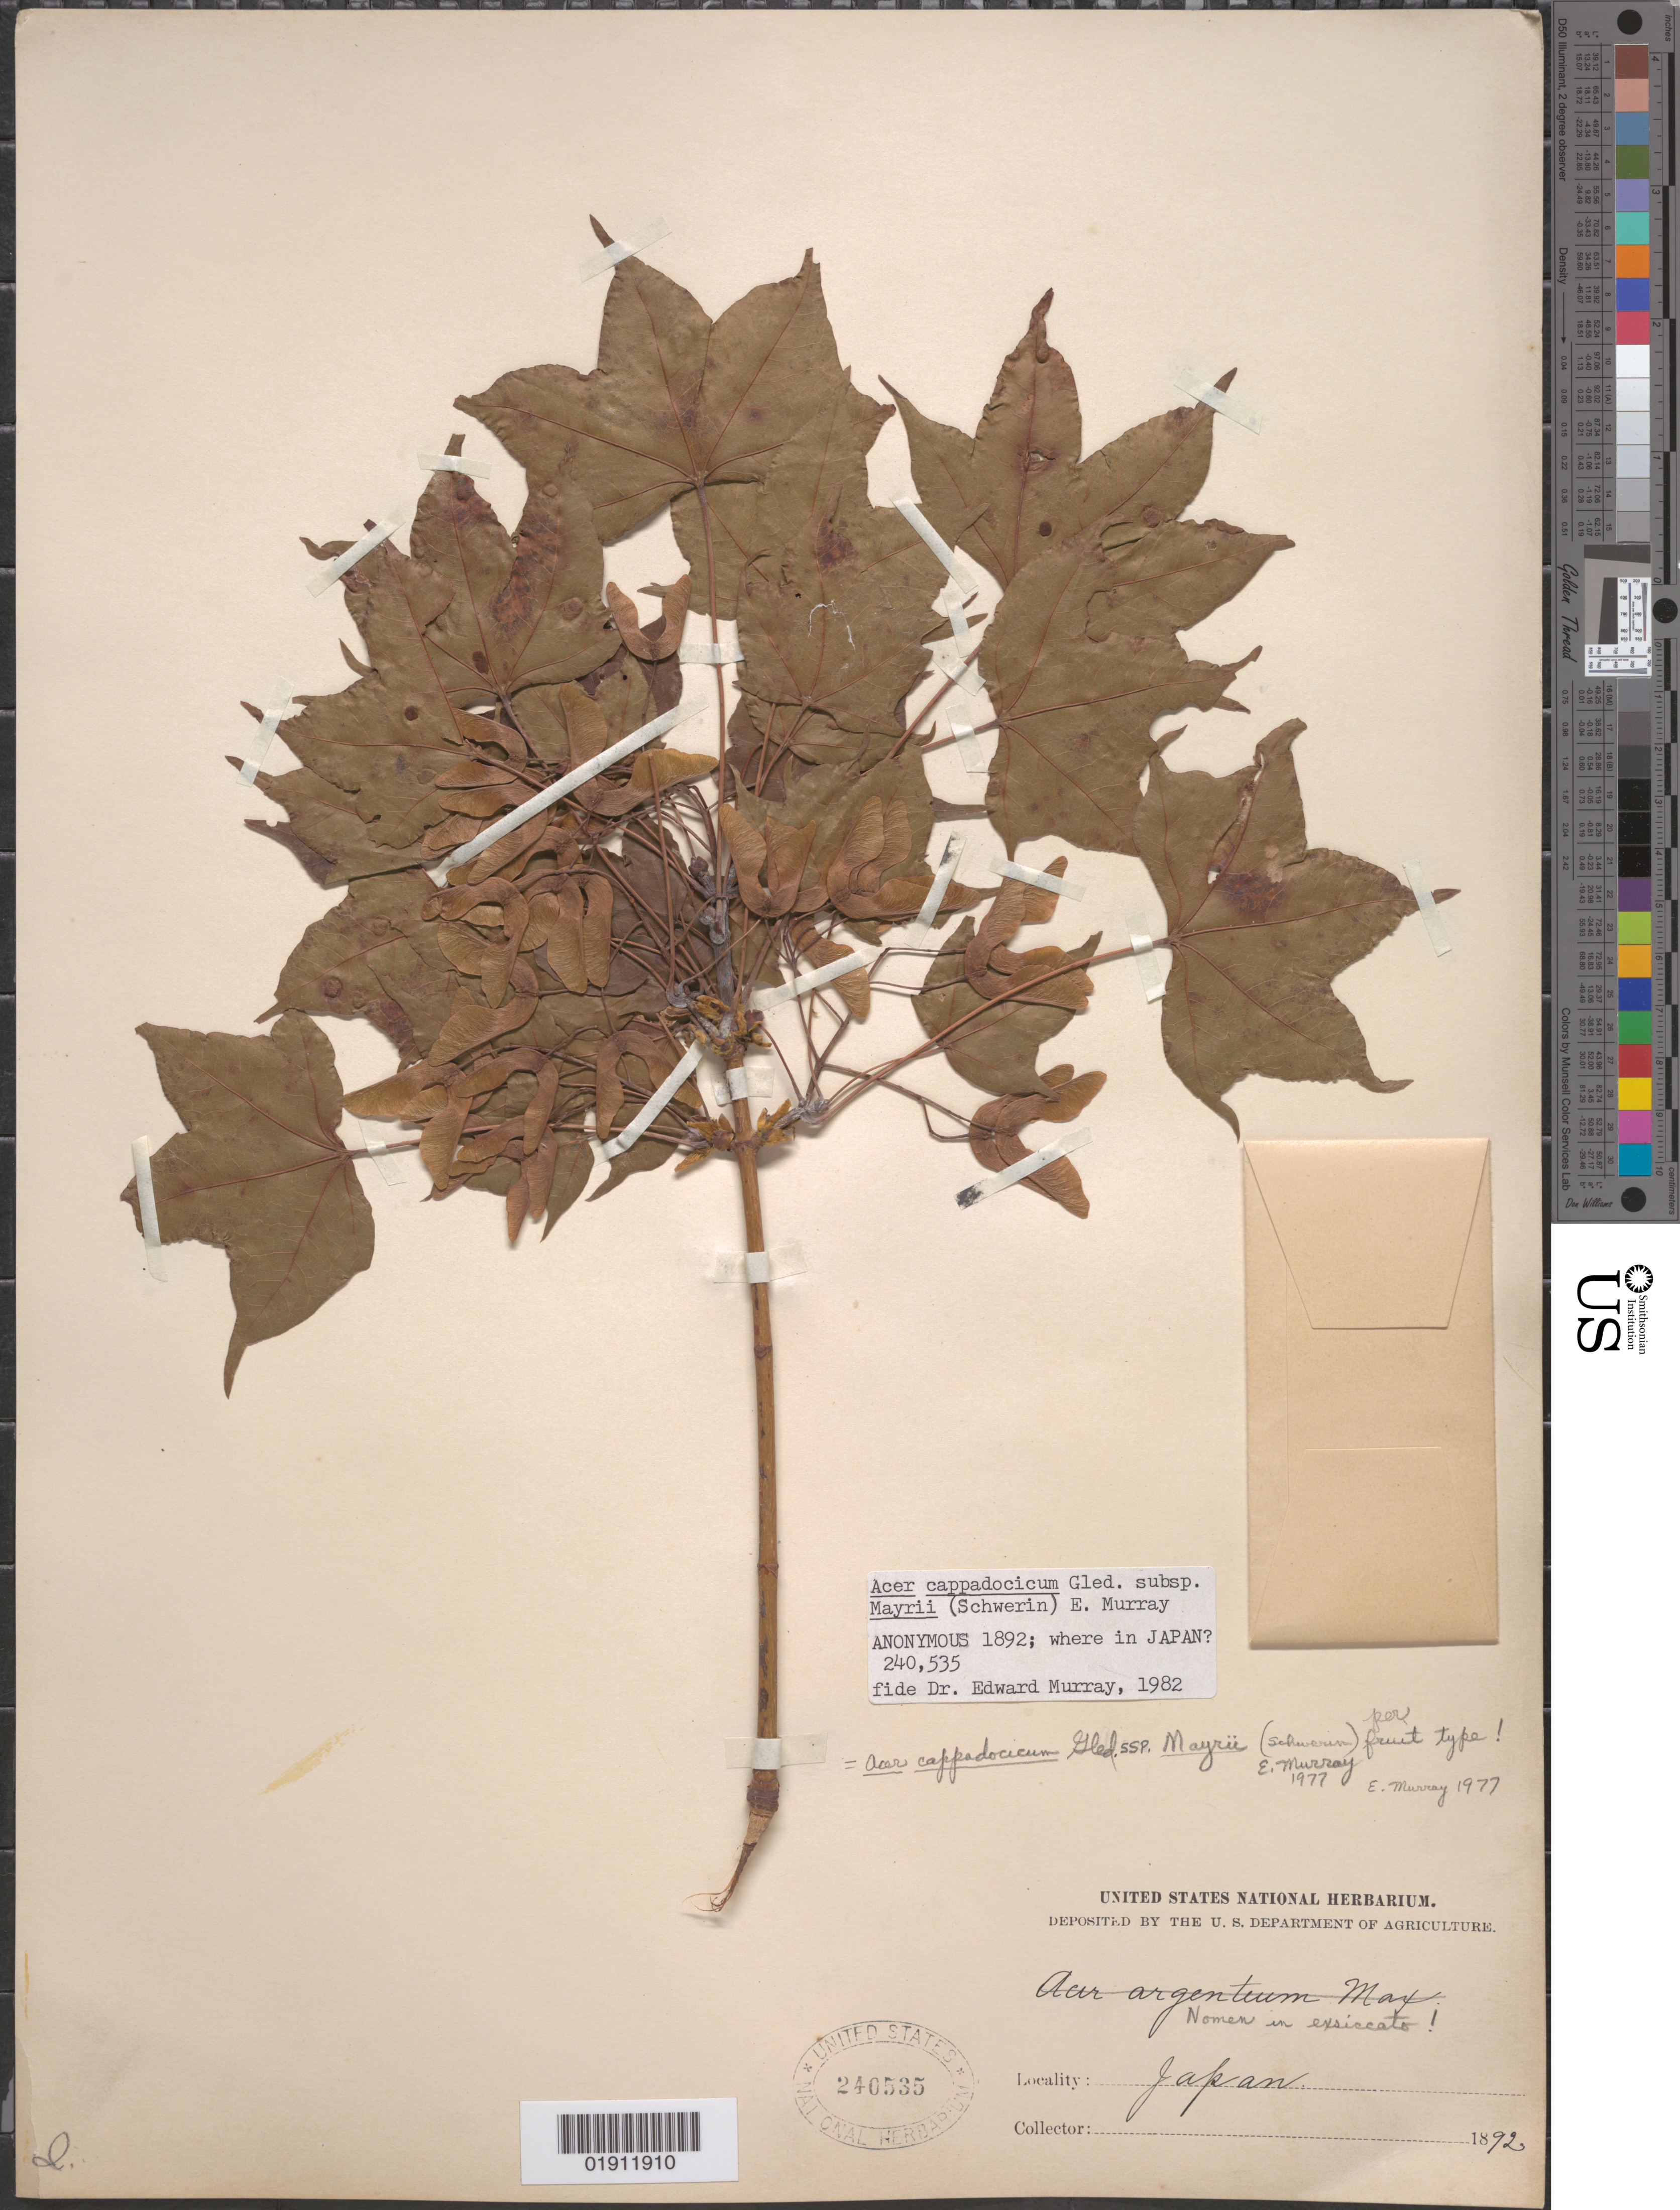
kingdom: Plantae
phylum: Tracheophyta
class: Magnoliopsida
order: Sapindales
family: Sapindaceae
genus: Acer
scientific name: Acer cappadocicum subsp. mayrii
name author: (Schwer.) A.E. Murray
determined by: Murray, Edward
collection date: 1892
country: Japan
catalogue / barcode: US 240535